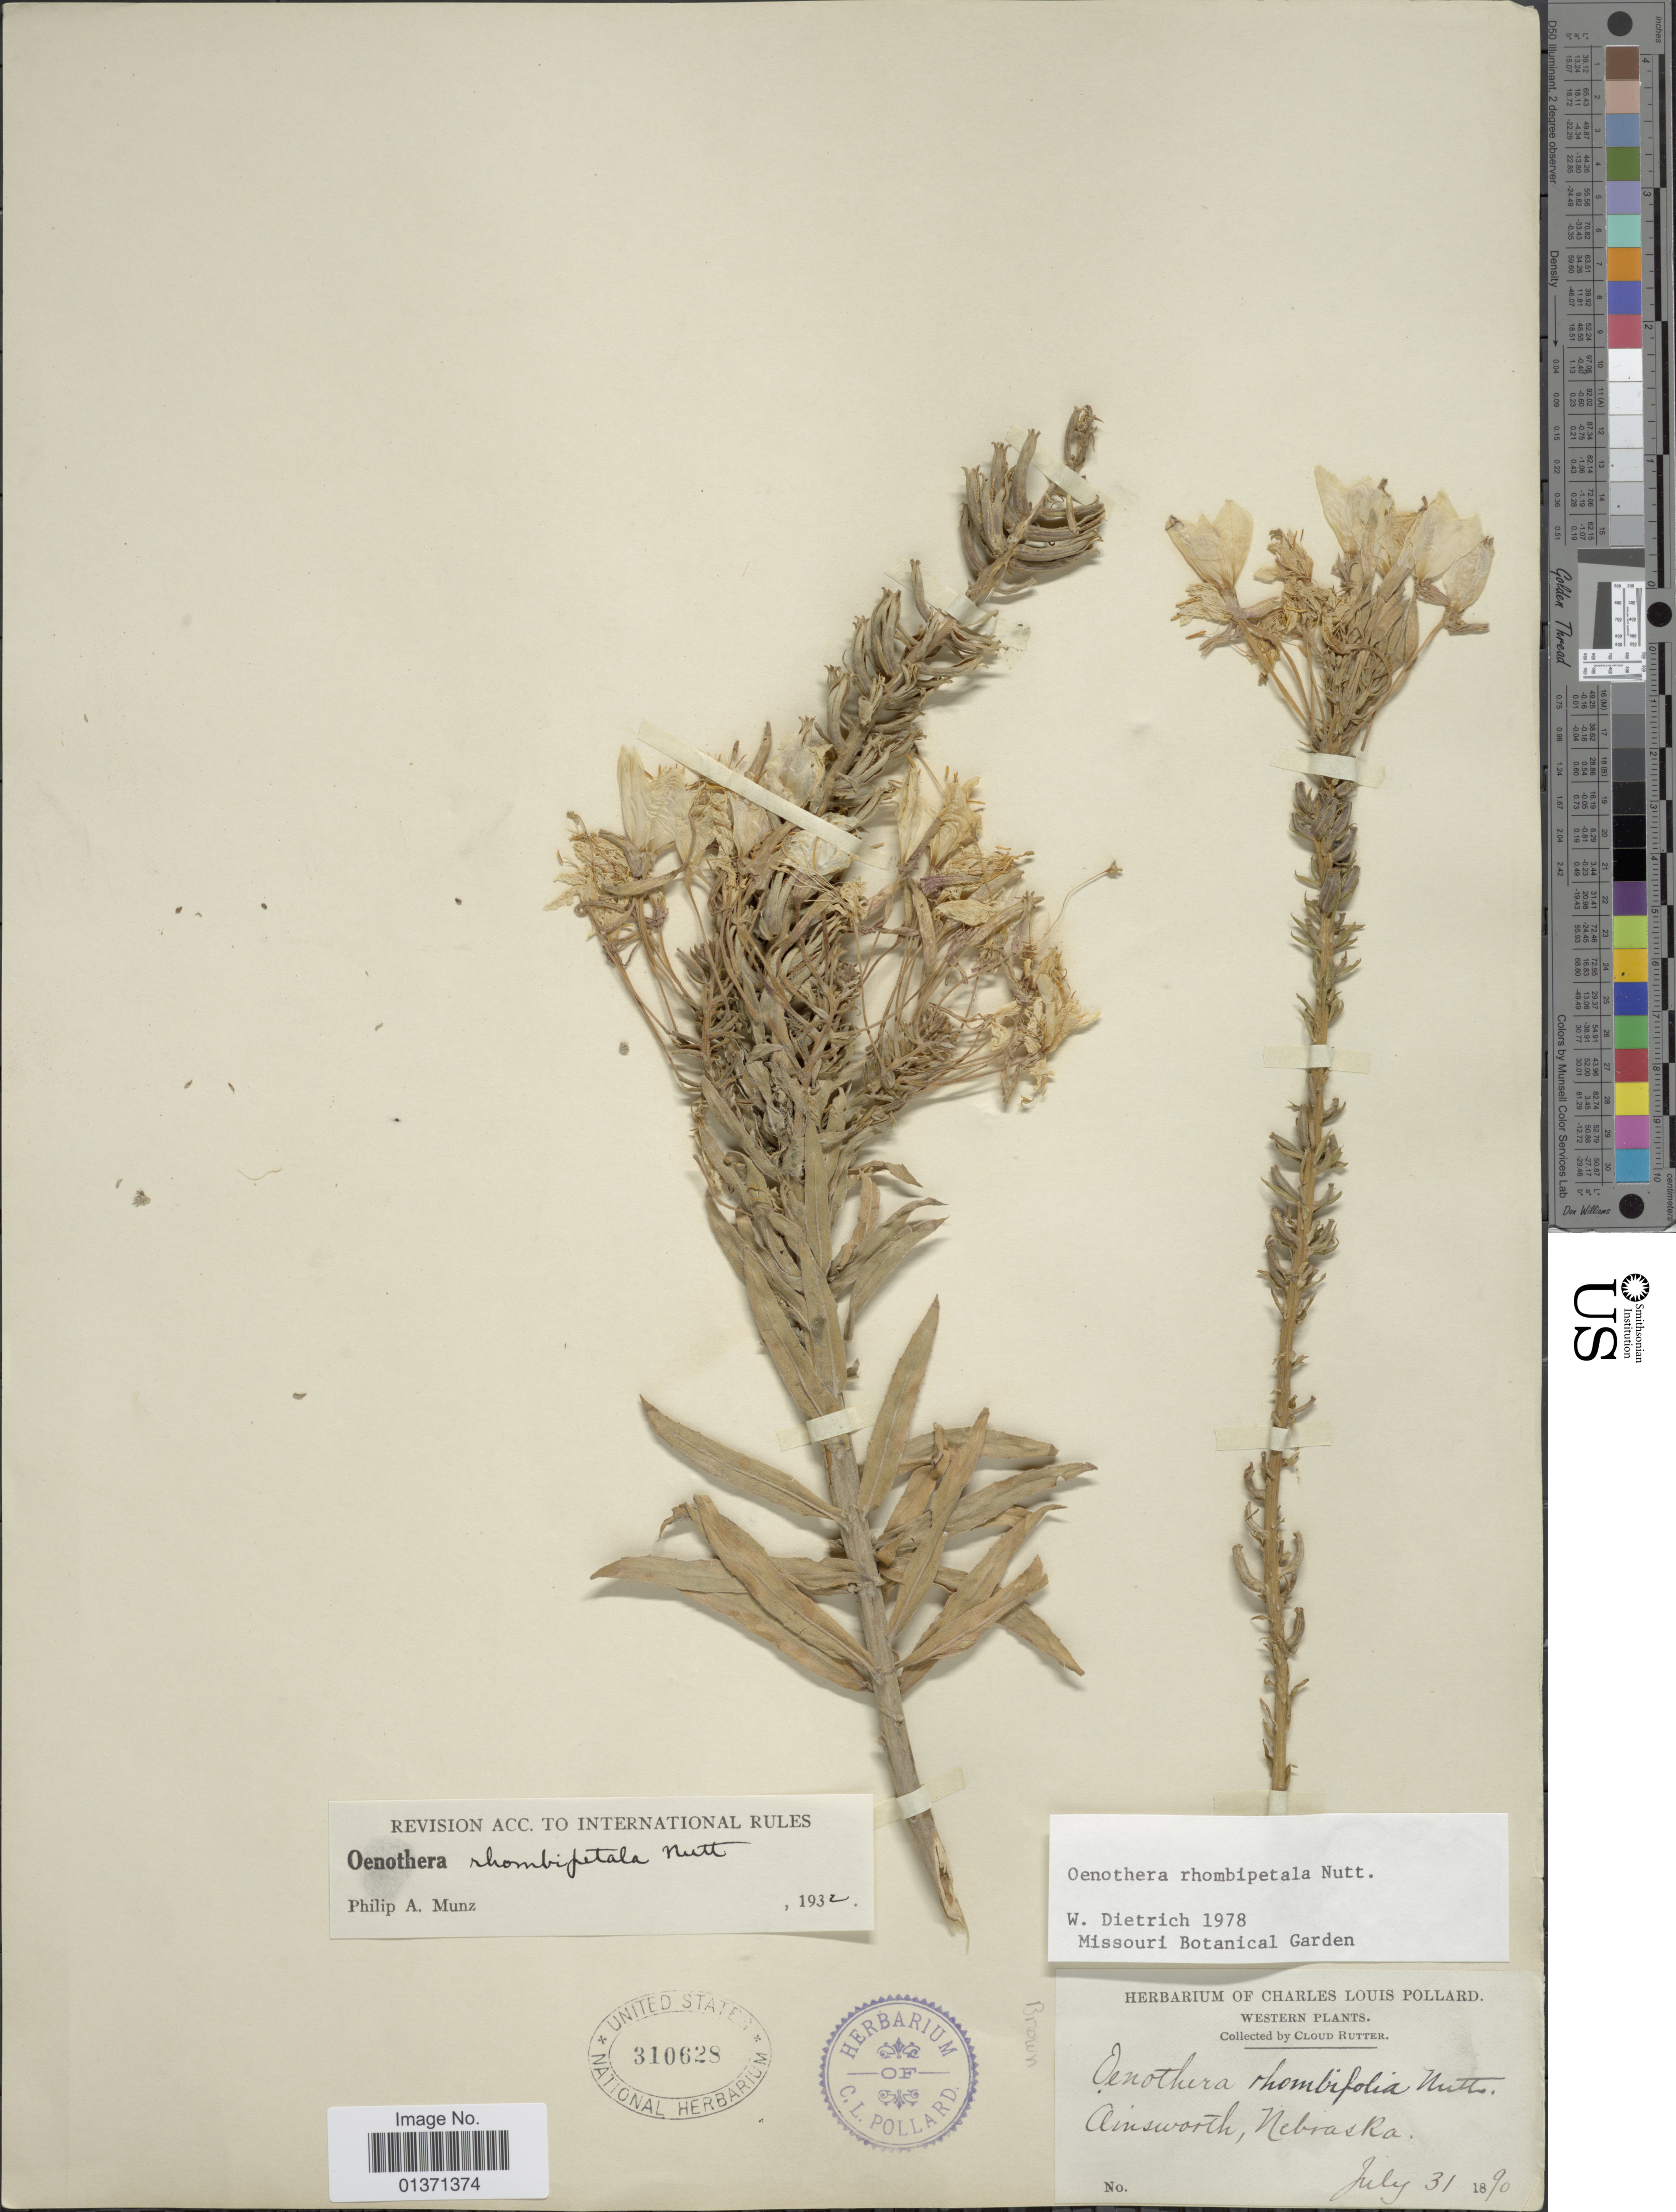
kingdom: Plantae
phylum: Tracheophyta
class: Magnoliopsida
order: Myrtales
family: Onagraceae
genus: Oenothera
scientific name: Oenothera rhombipetala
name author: Nutt. ex Torr & A. Gray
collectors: C. Rutter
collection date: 1890-07-31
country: United States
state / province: Nebraska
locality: Western Plants, Ainsworth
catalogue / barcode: US 310628